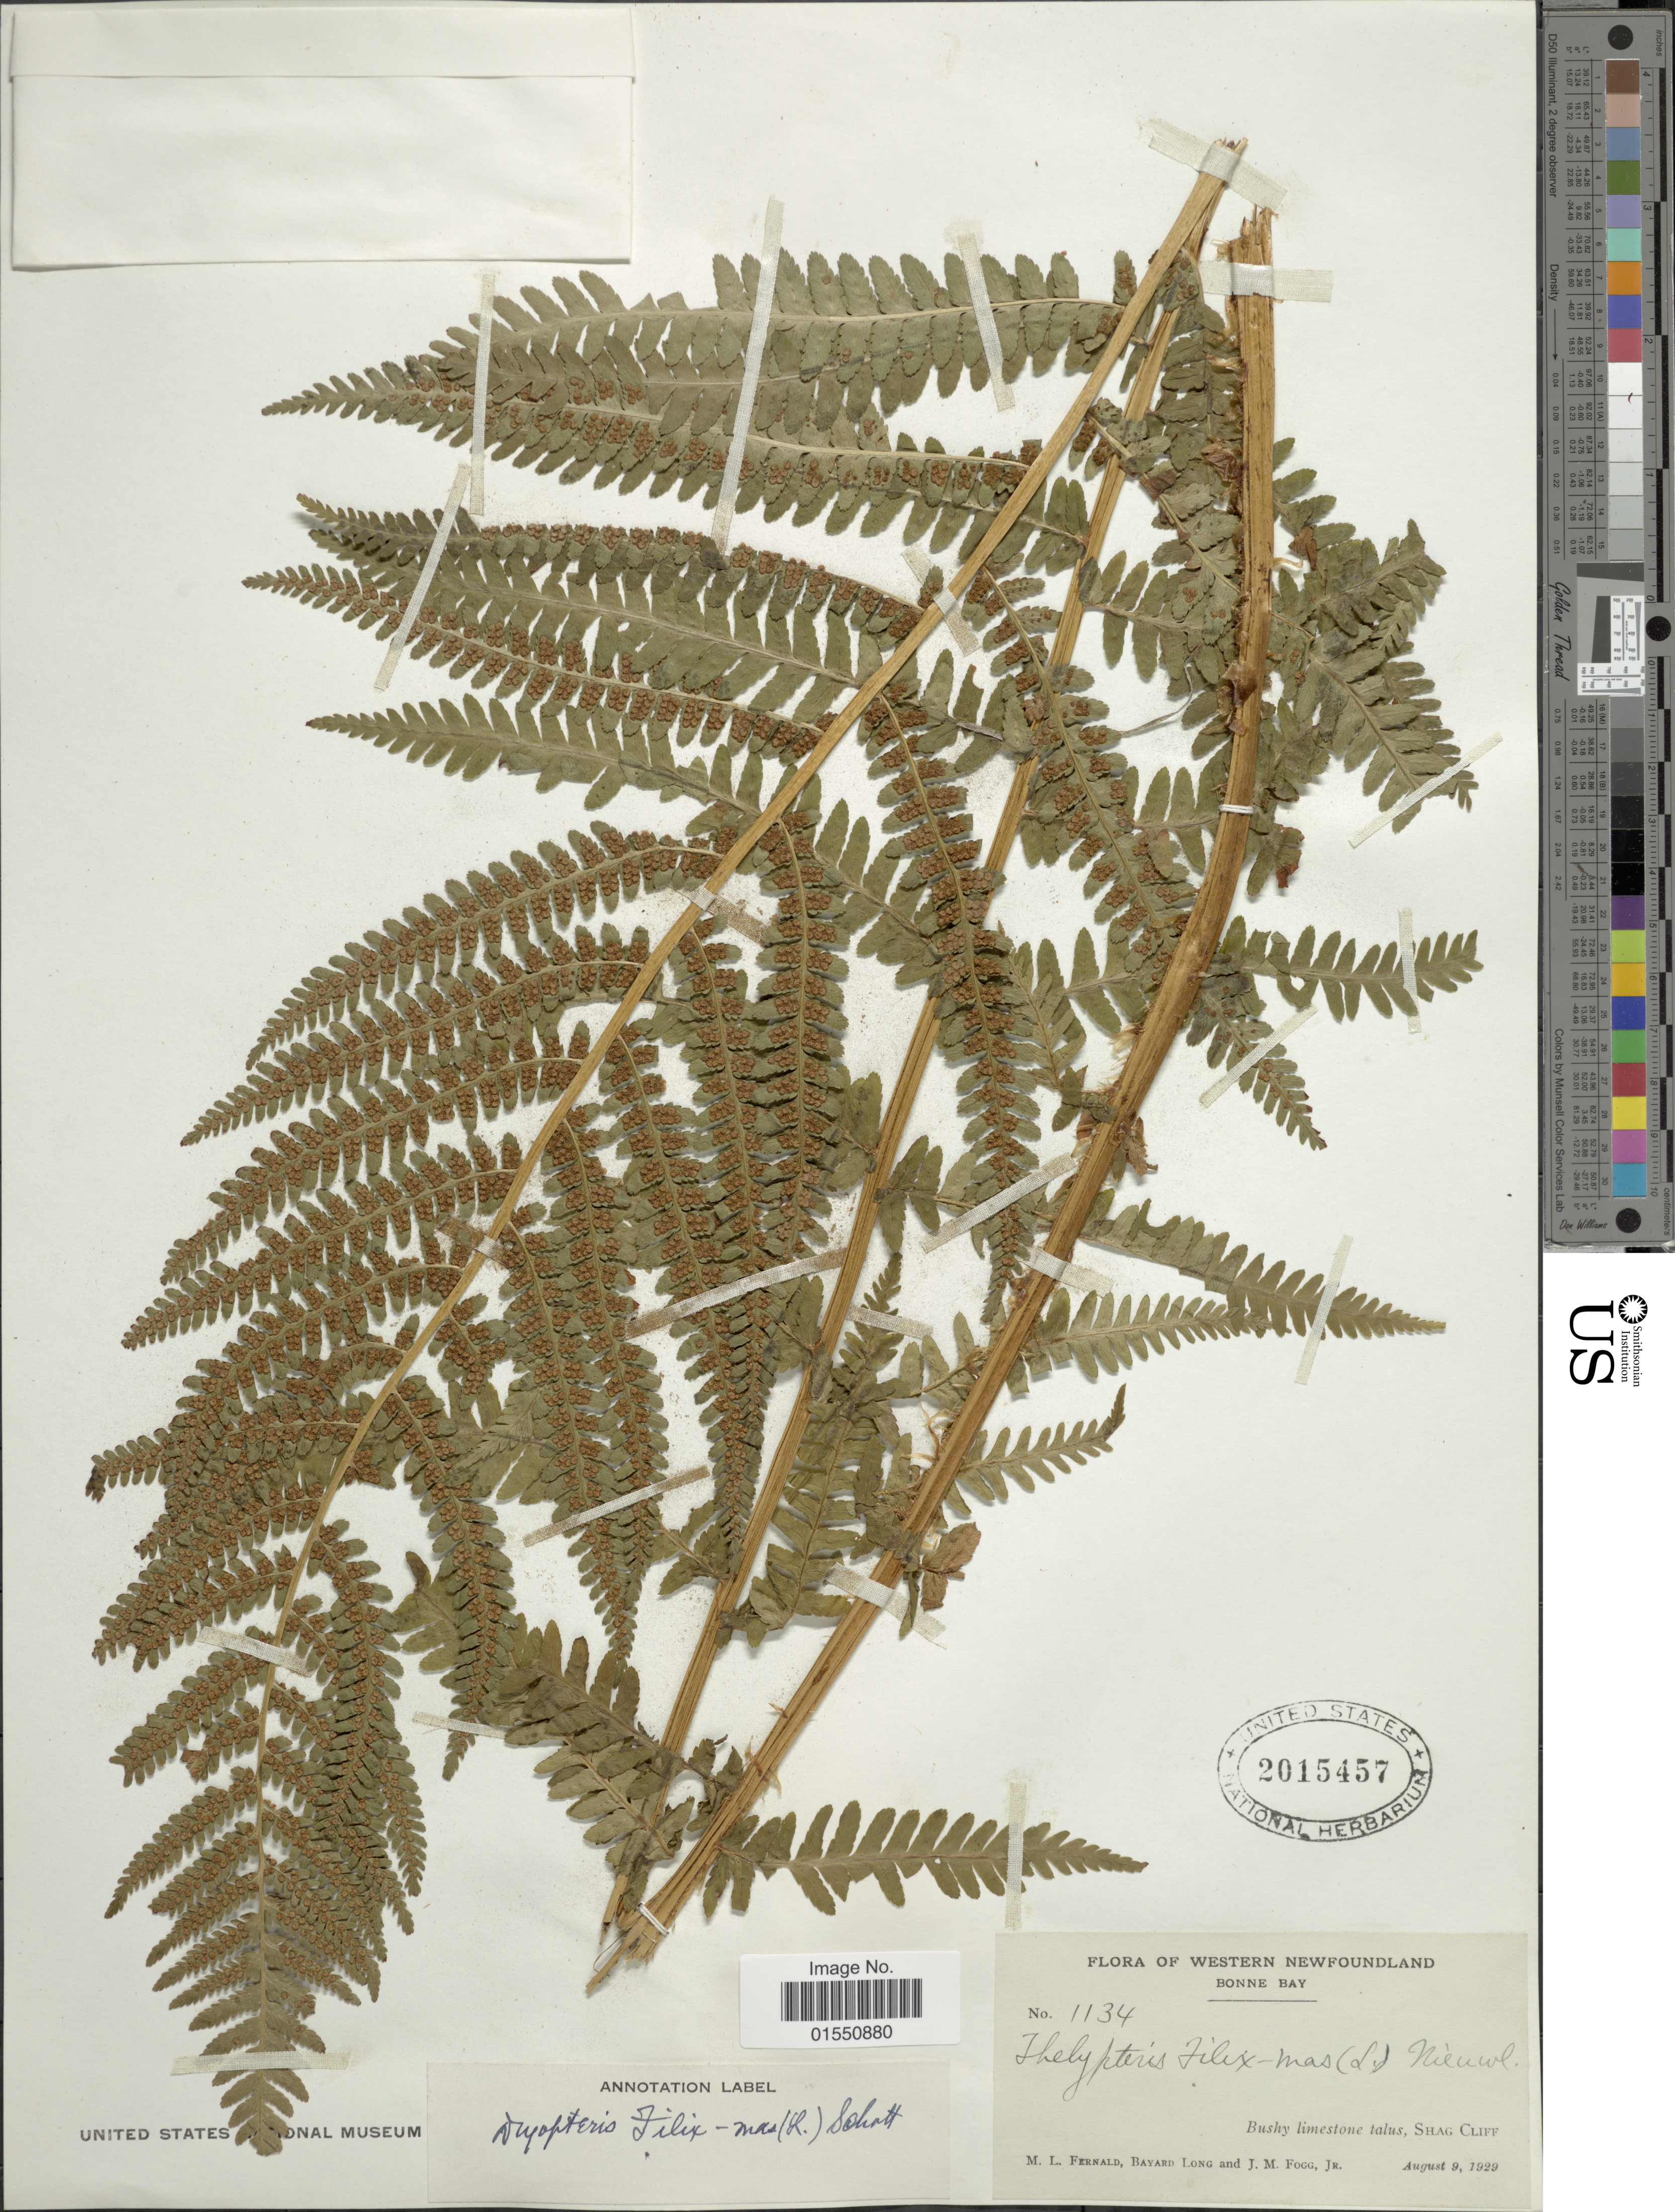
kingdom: Plantae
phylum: Tracheophyta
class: Polypodiopsida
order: Polypodiales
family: Dryopteridaceae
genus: Dryopteris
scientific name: Dryopteris filix-mas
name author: (L.) Schott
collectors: M. L. Fernald, B. Long & J. Fogg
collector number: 1134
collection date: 1929-08-09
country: Canada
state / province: Newfoundland and Labrador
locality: Western Newfoundland. Bonne Bay. Bushy limestone talus, Shag Cliff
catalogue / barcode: US 2015457